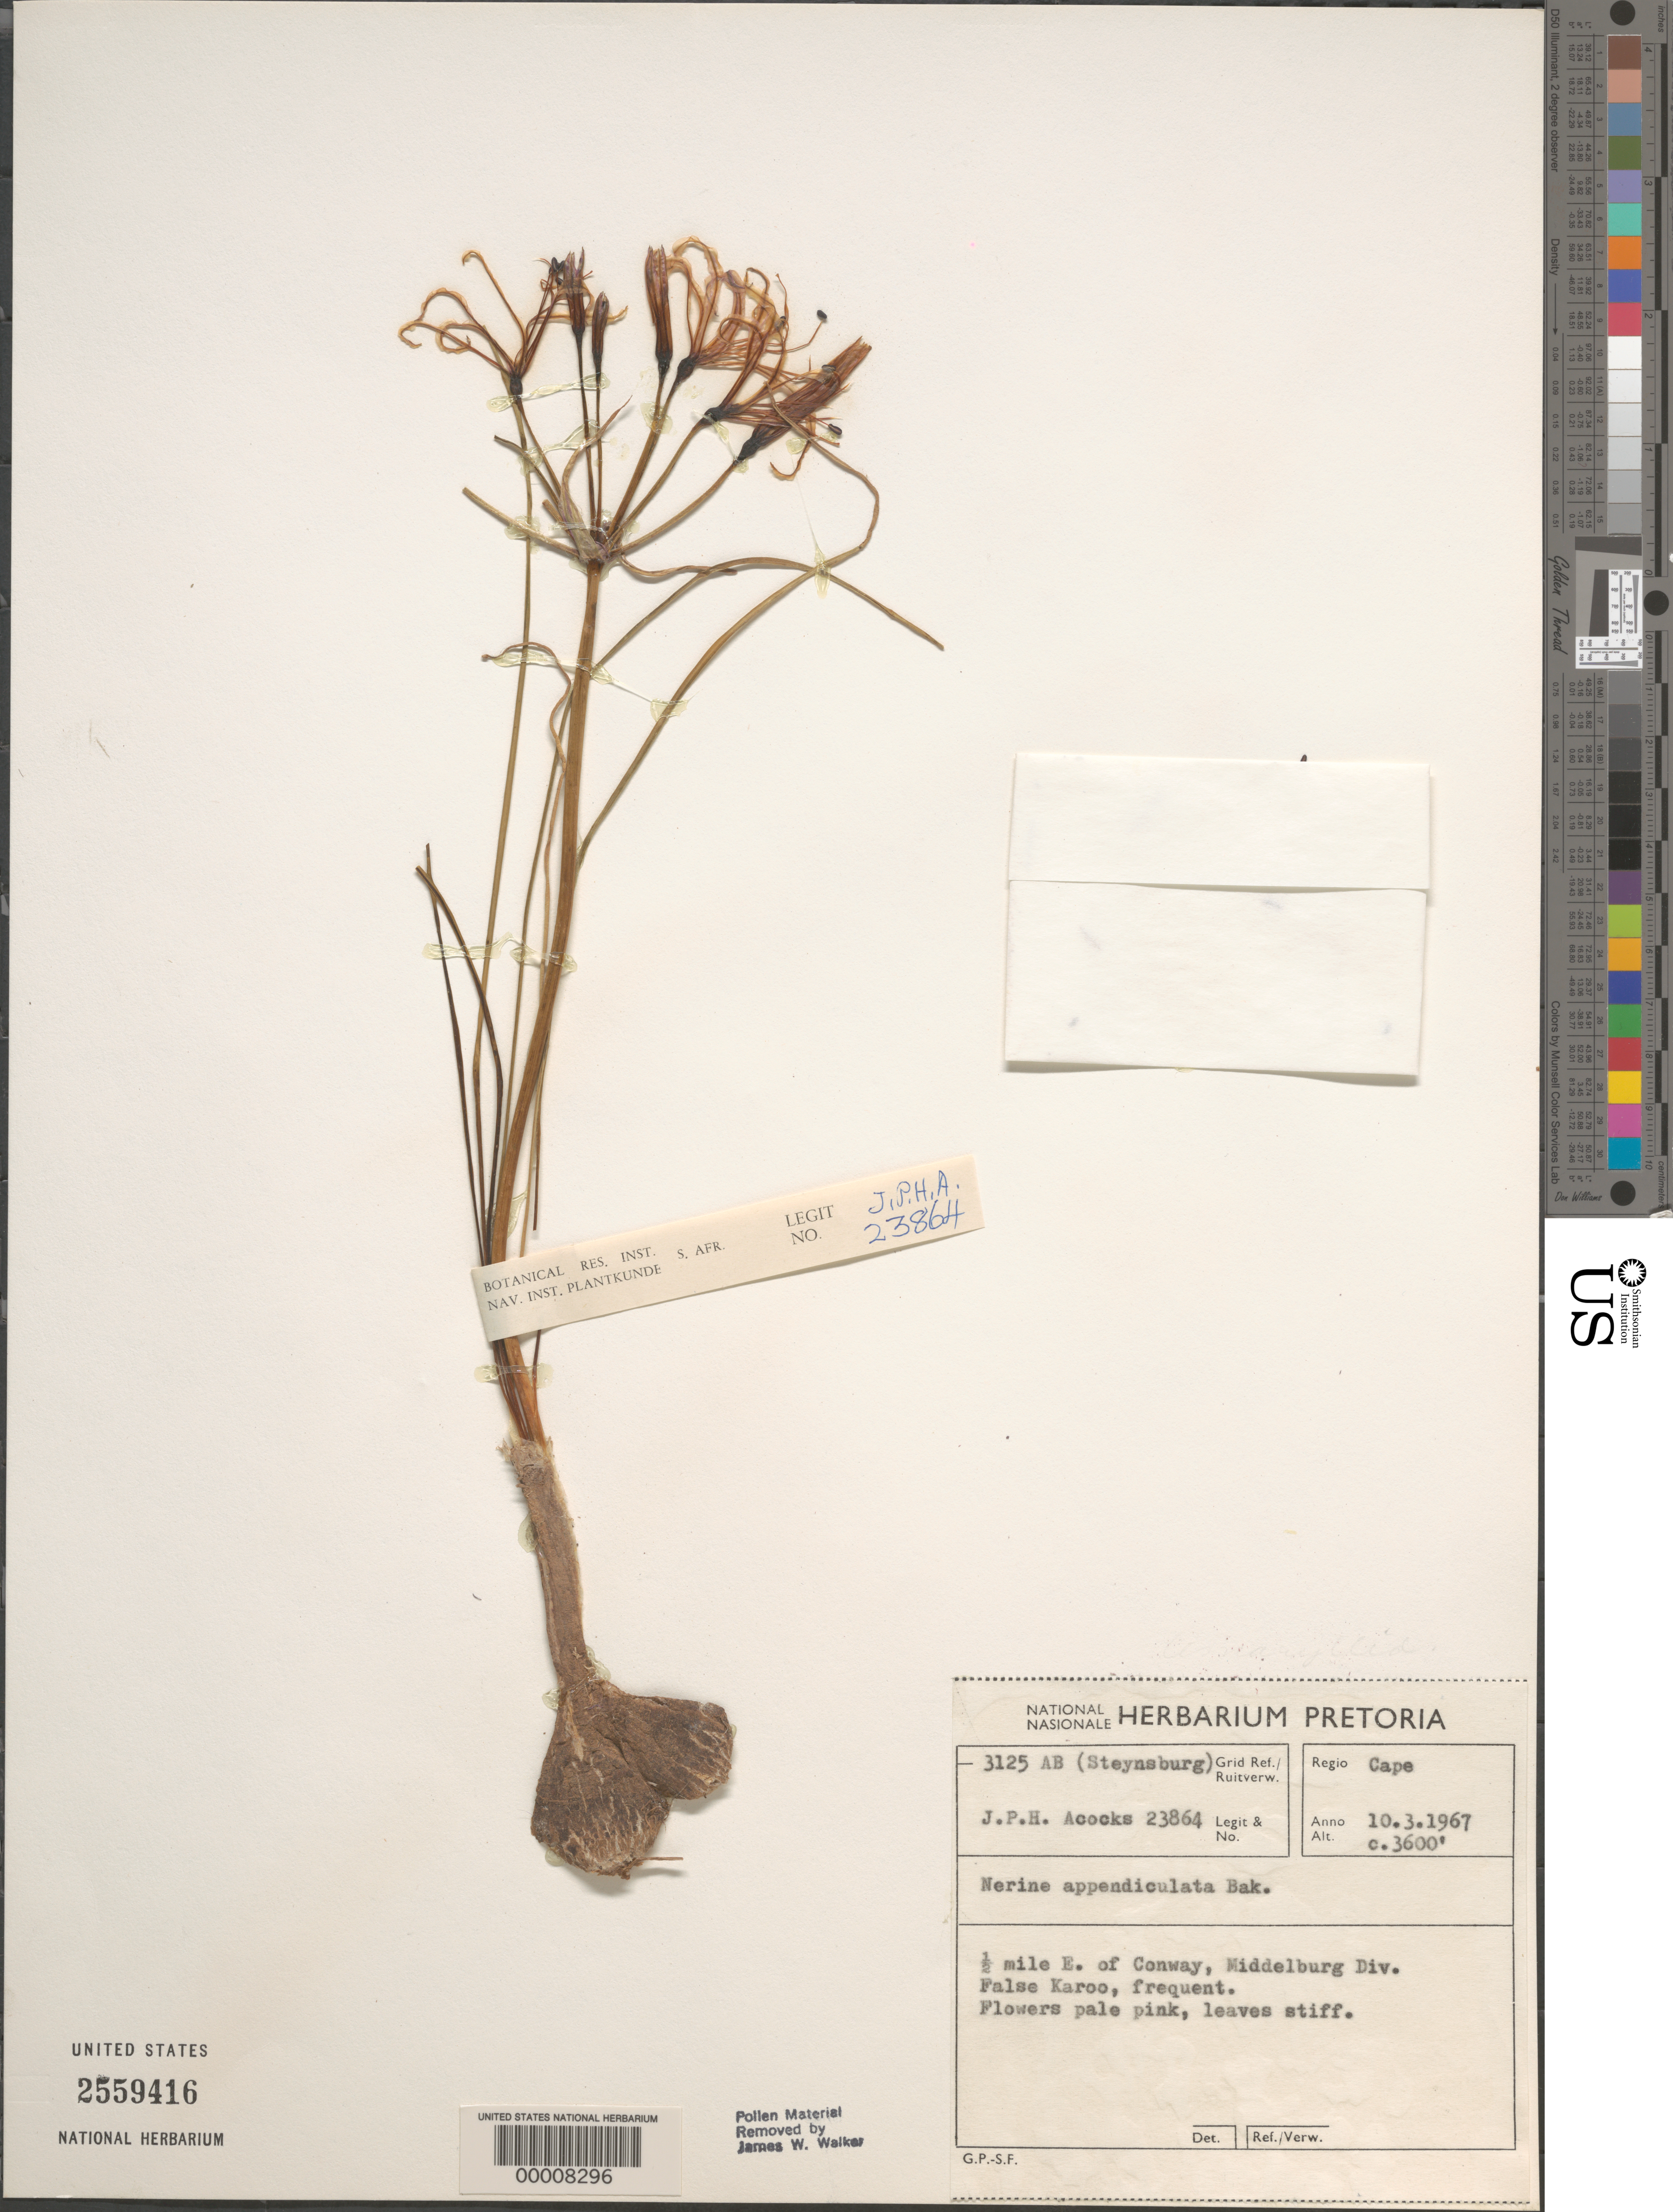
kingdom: Plantae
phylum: Tracheophyta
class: Liliopsida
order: Asparagales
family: Amaryllidaceae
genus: Nerine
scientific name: Nerine appendiculata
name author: Baker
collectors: J. P. Acocks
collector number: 23864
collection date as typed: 10 Mar 1967 or 03 Oct 1967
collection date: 1967-03-10 or 1967-10-03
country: South Africa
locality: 0.5 mi. e of conway, middelburg div.. false karoo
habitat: Marshy place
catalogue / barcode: US 2559416